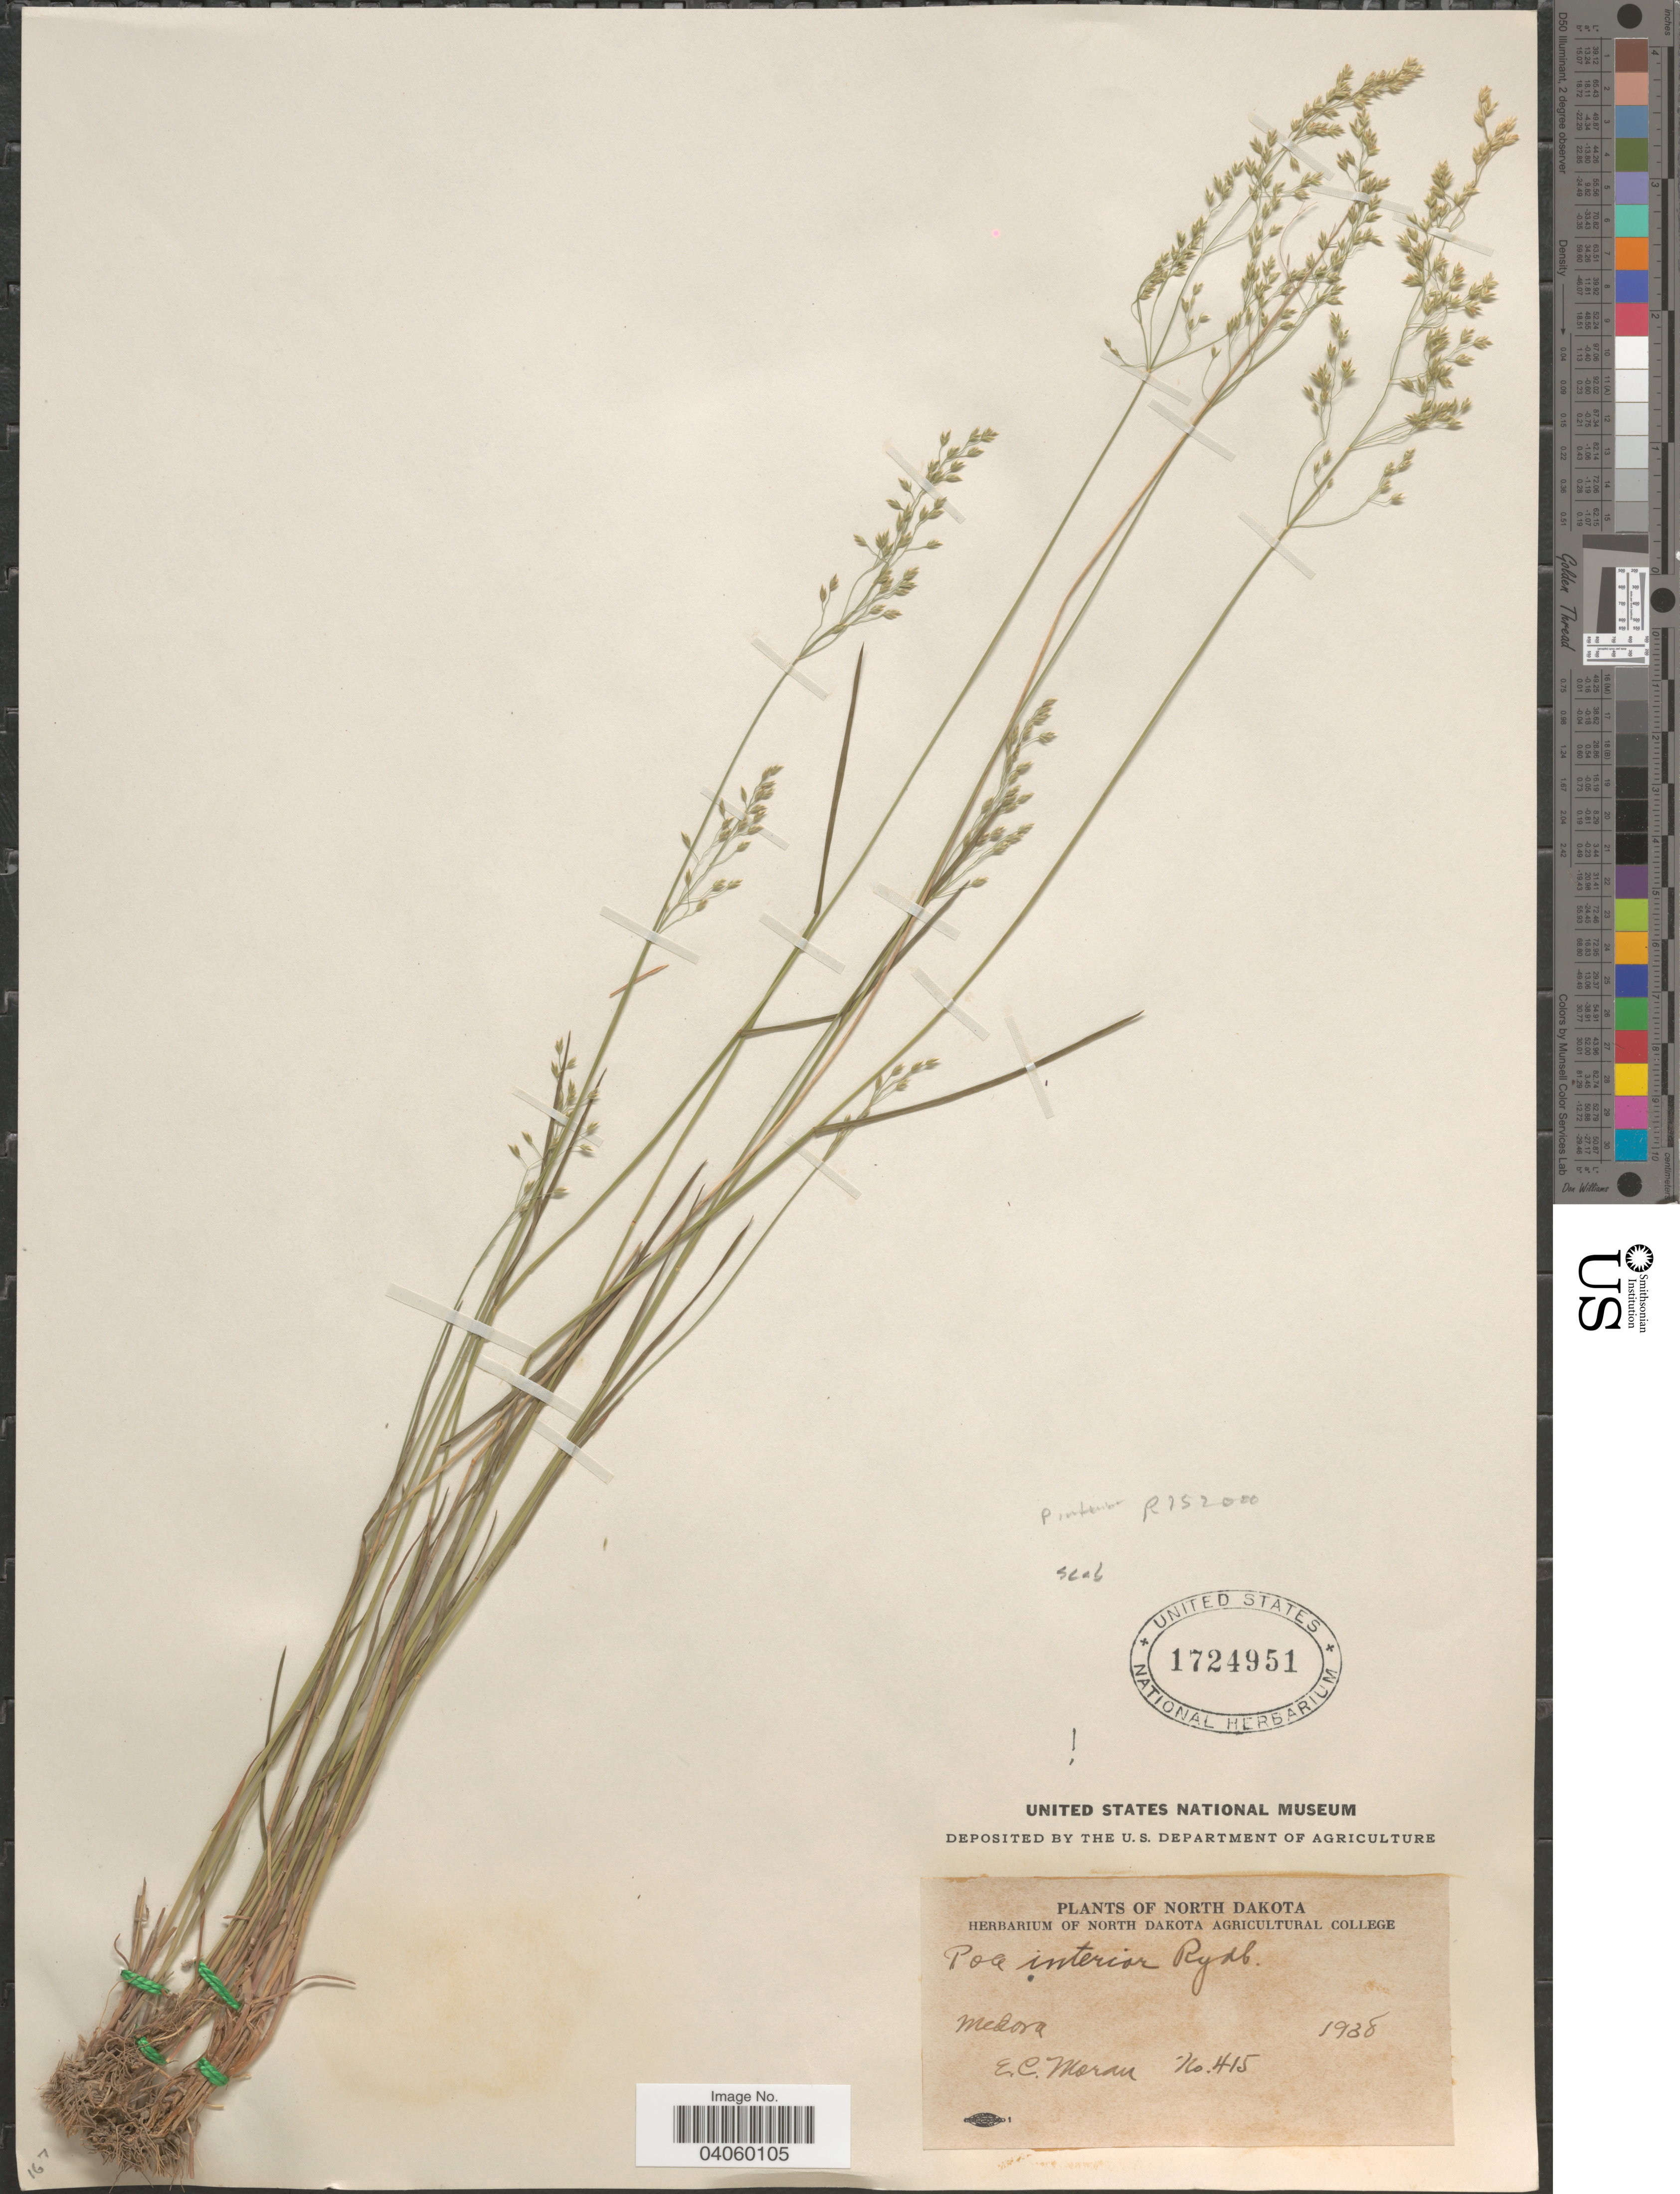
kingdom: Plantae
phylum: Tracheophyta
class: Liliopsida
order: Poales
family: Poaceae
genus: Poa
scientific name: Poa interior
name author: Rydb.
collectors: E. C. Moran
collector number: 415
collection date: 1938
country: United States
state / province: North Dakota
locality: Medora.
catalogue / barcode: US 1724951